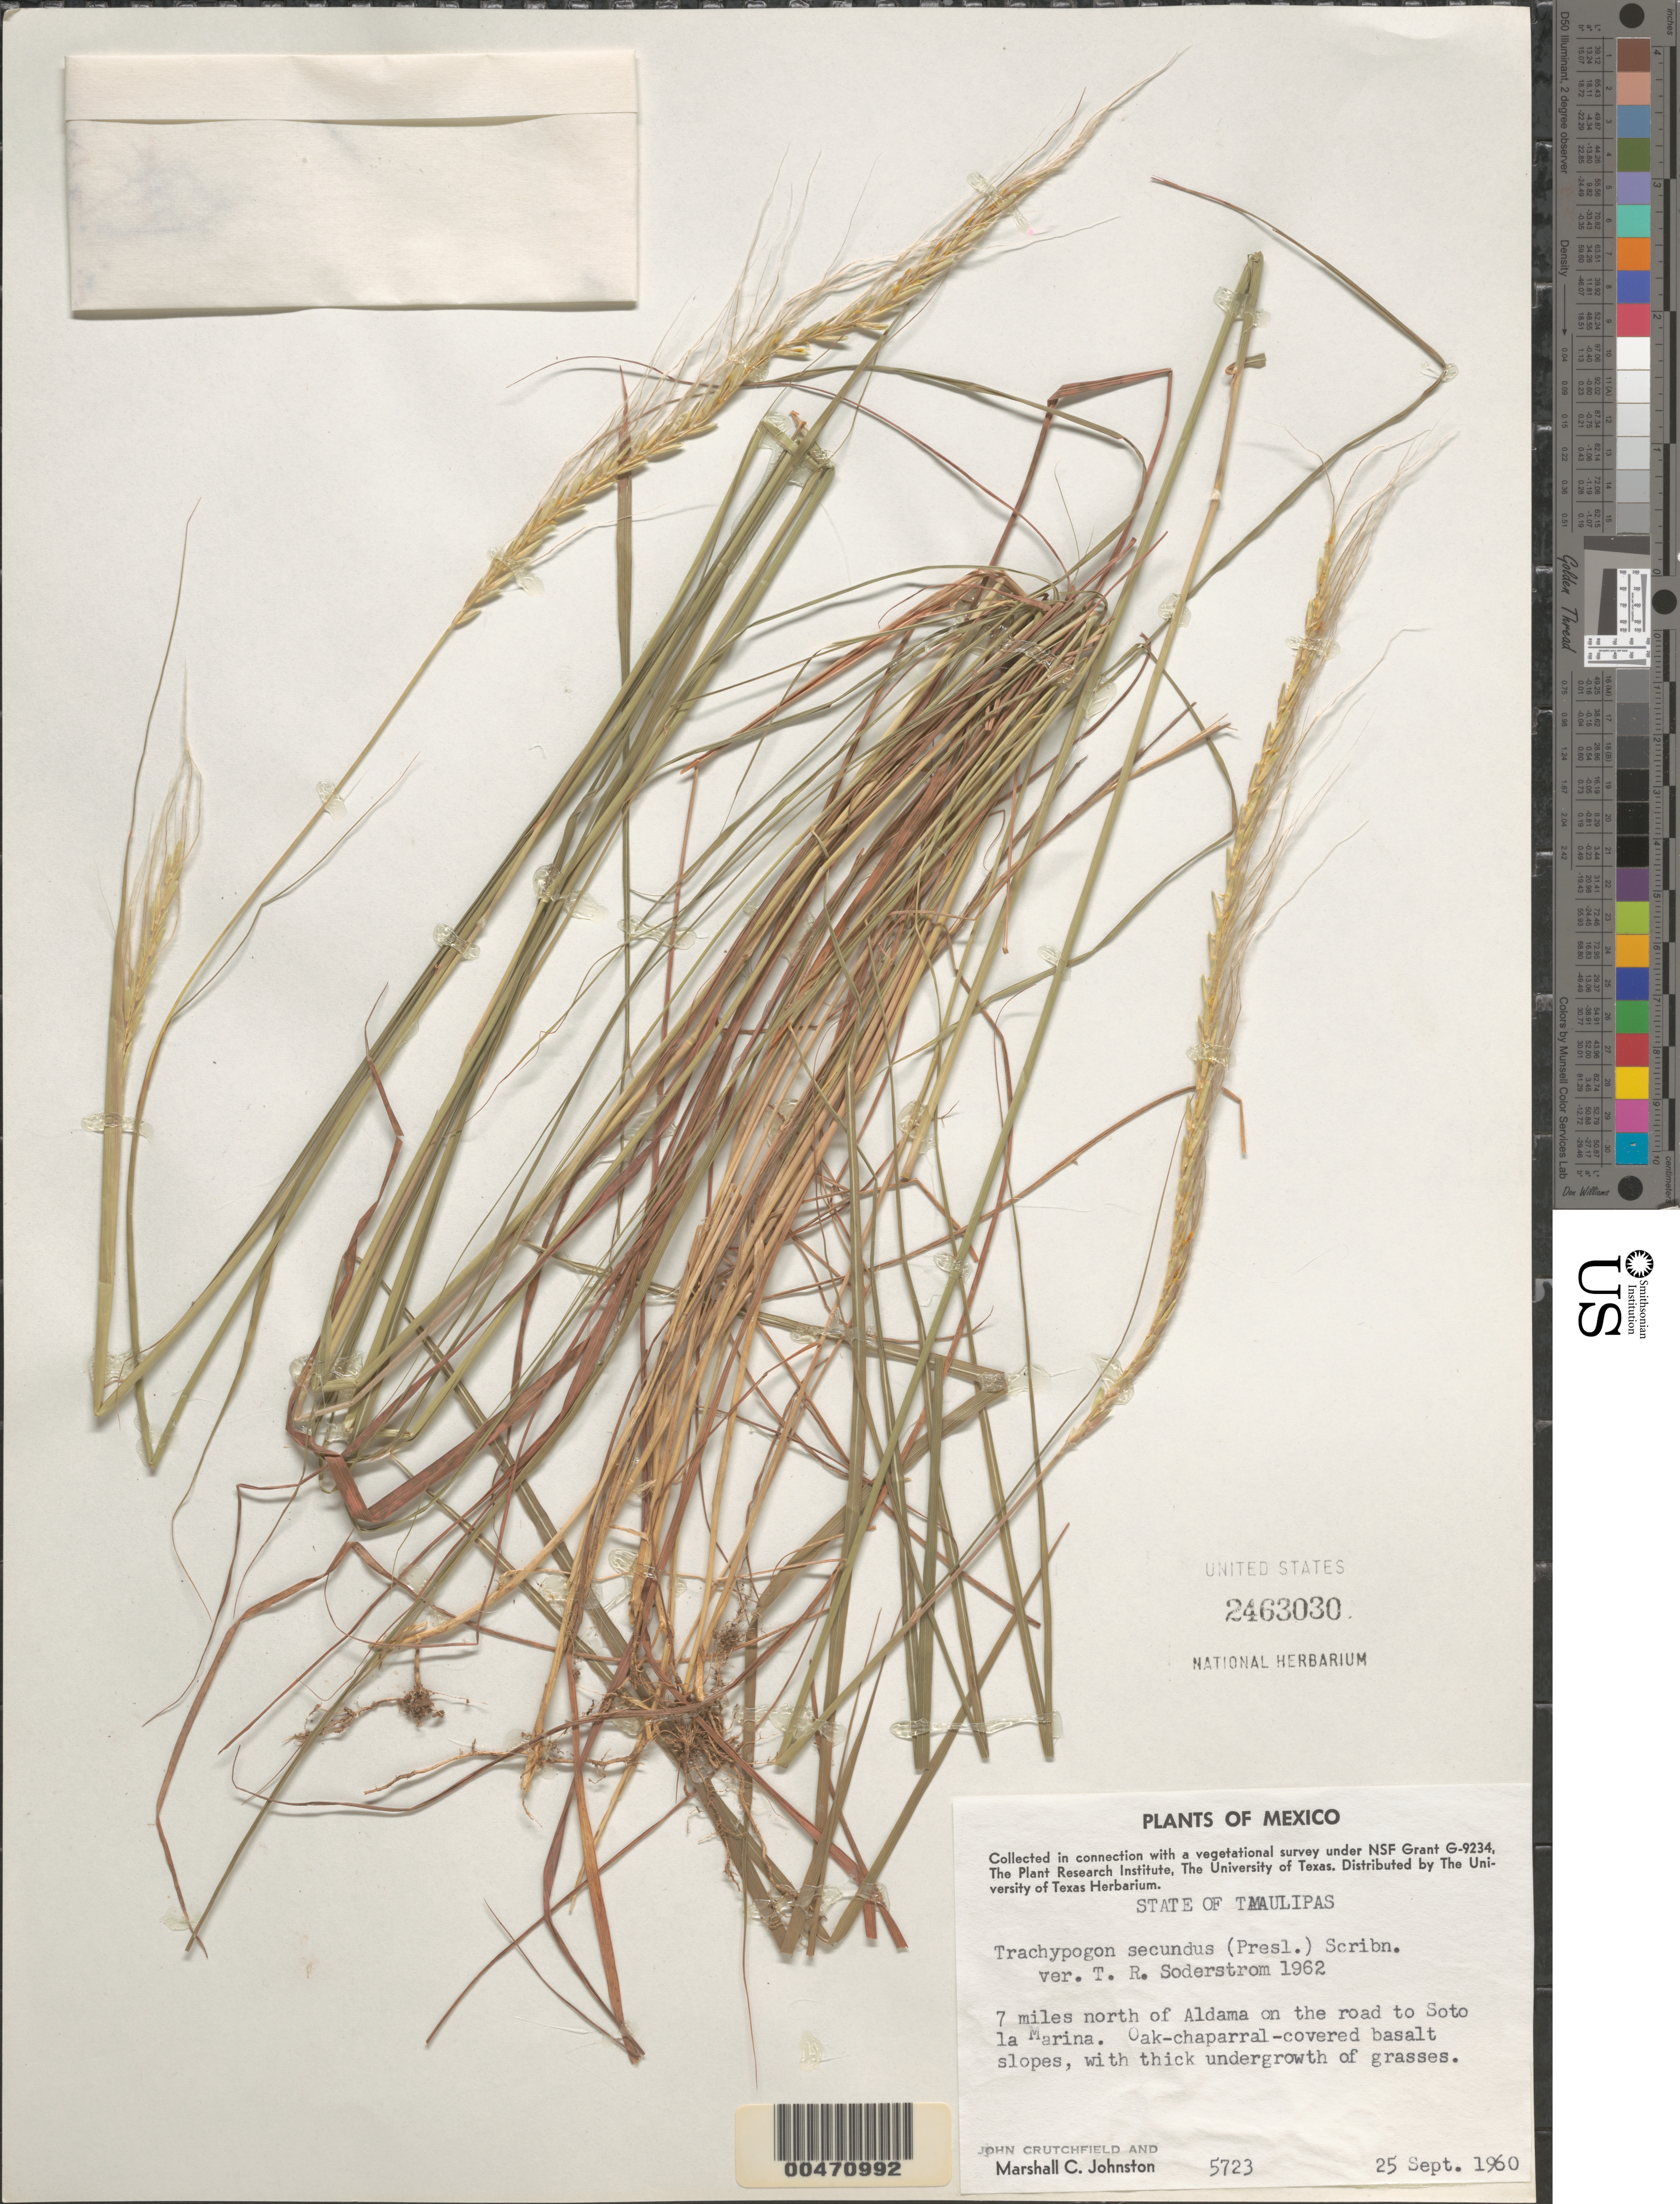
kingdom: Plantae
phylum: Tracheophyta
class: Liliopsida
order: Poales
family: Poaceae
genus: Trachypogon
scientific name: Trachypogon secundus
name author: (J. Presl) Scribn.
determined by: Soderstrom, T. R.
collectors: J. Crutchfield & M. Johnston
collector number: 5723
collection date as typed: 25 Sep 1960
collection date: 1960-09-25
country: Mexico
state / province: Tamaulipas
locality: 7 mi N of Aldama on the rd to Soto la Marina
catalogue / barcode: US 2463030